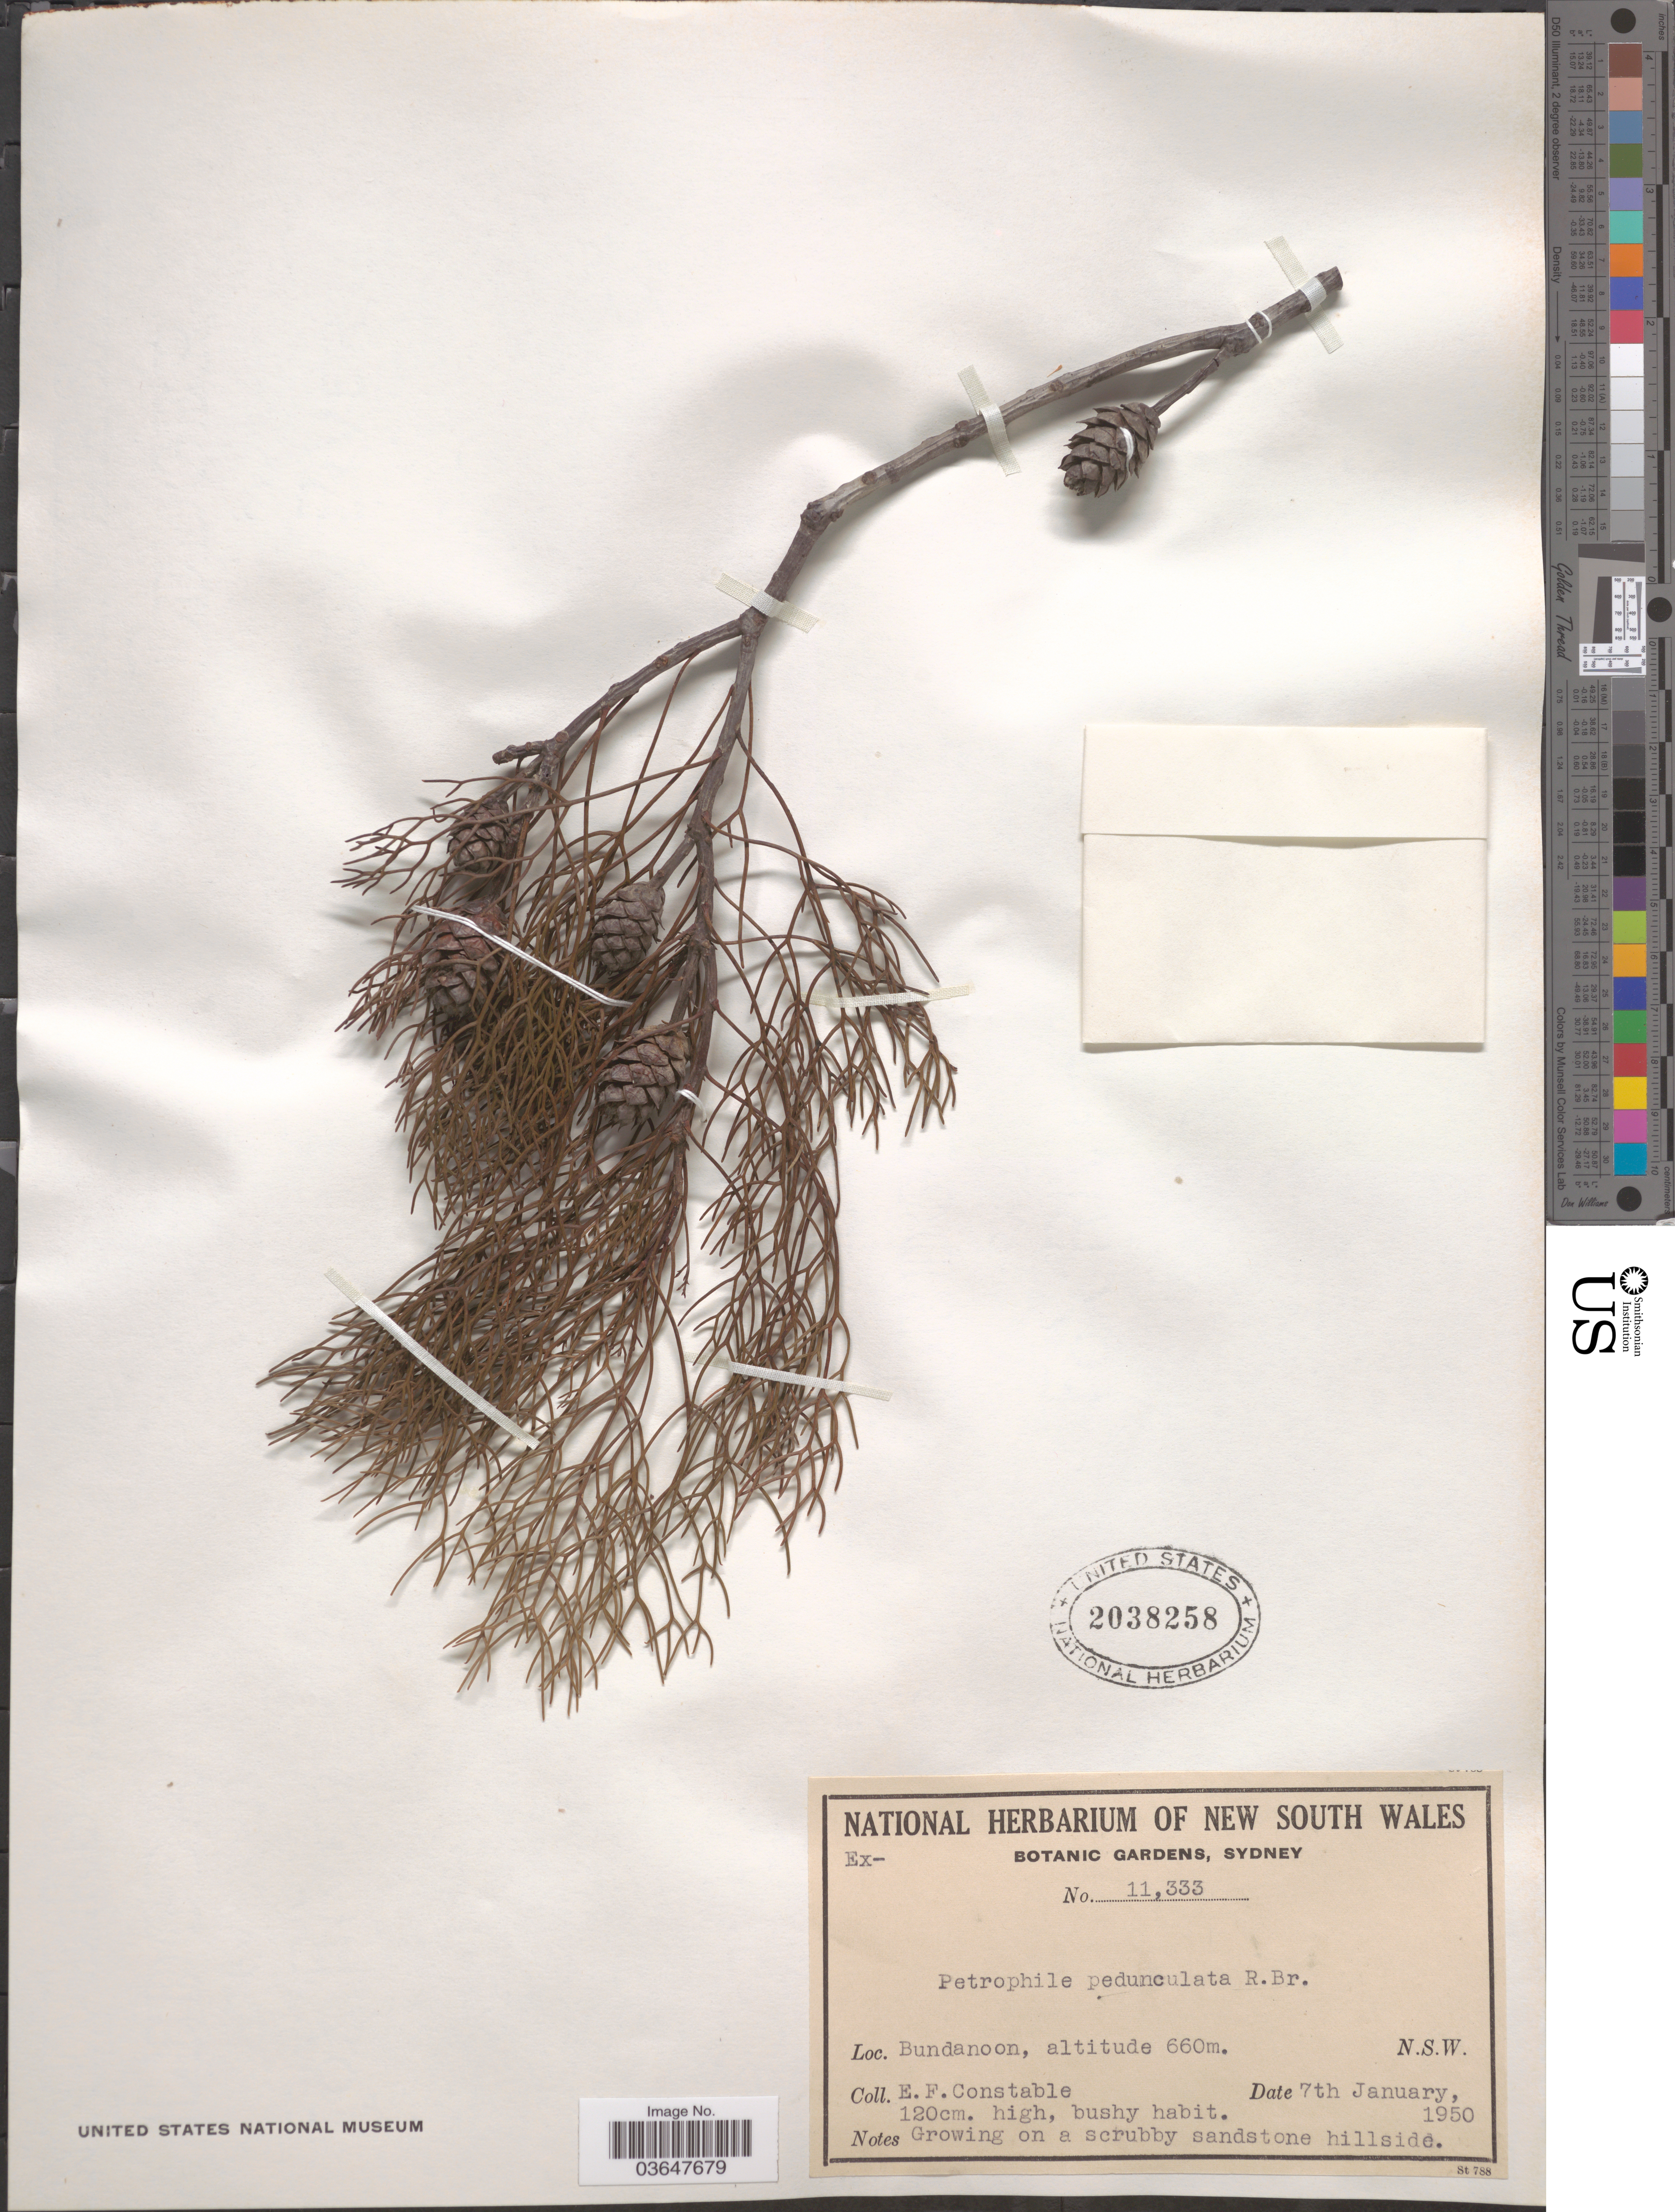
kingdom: Plantae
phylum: Tracheophyta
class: Magnoliopsida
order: Proteales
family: Proteaceae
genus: Petrophile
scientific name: Petrophile pedunculata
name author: R. Br.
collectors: E. F. Constable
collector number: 11333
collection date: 1950-01-07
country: Australia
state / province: New South Wales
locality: Bundanoon, N.S.W.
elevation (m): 660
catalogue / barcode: US 2038258